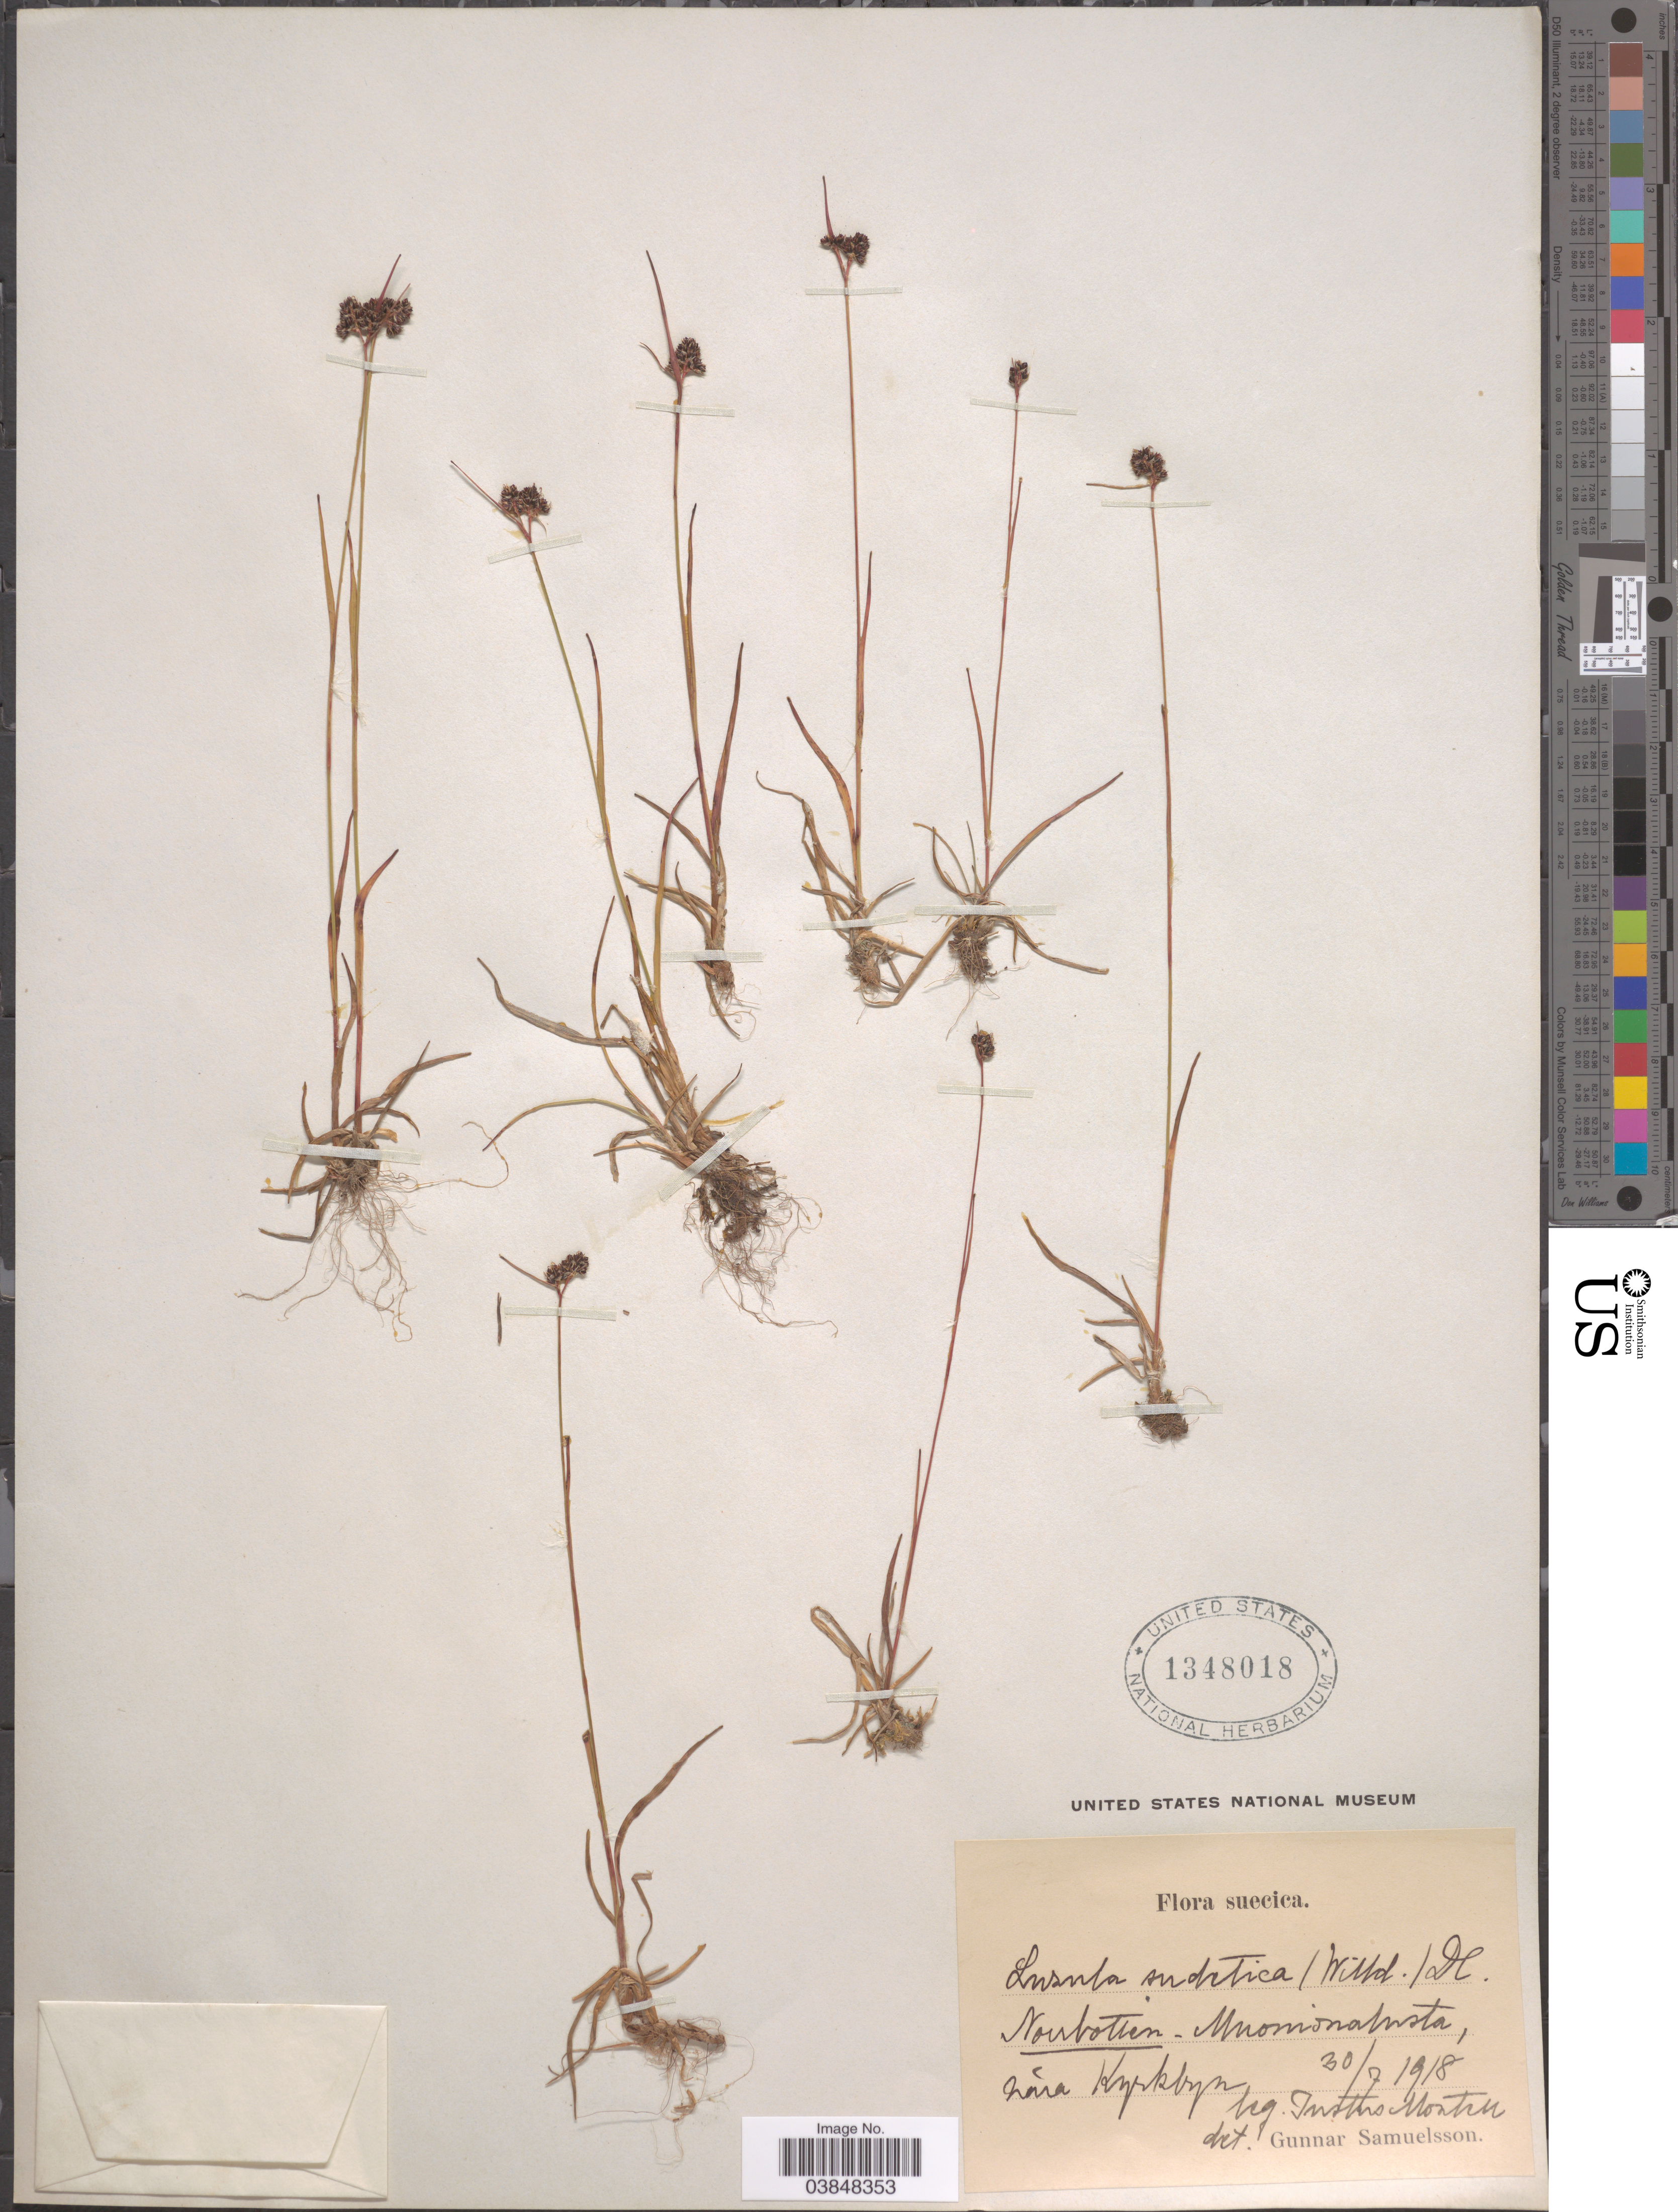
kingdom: Plantae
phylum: Tracheophyta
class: Liliopsida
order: Poales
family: Juncaceae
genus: Luzula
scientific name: Luzula sudetica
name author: (Willd.) Schult.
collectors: I. Montell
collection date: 1918-07-30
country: Sweden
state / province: Norrbotten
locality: Mnomsnahista, nára Kyrkbyn.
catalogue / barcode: US 1348018